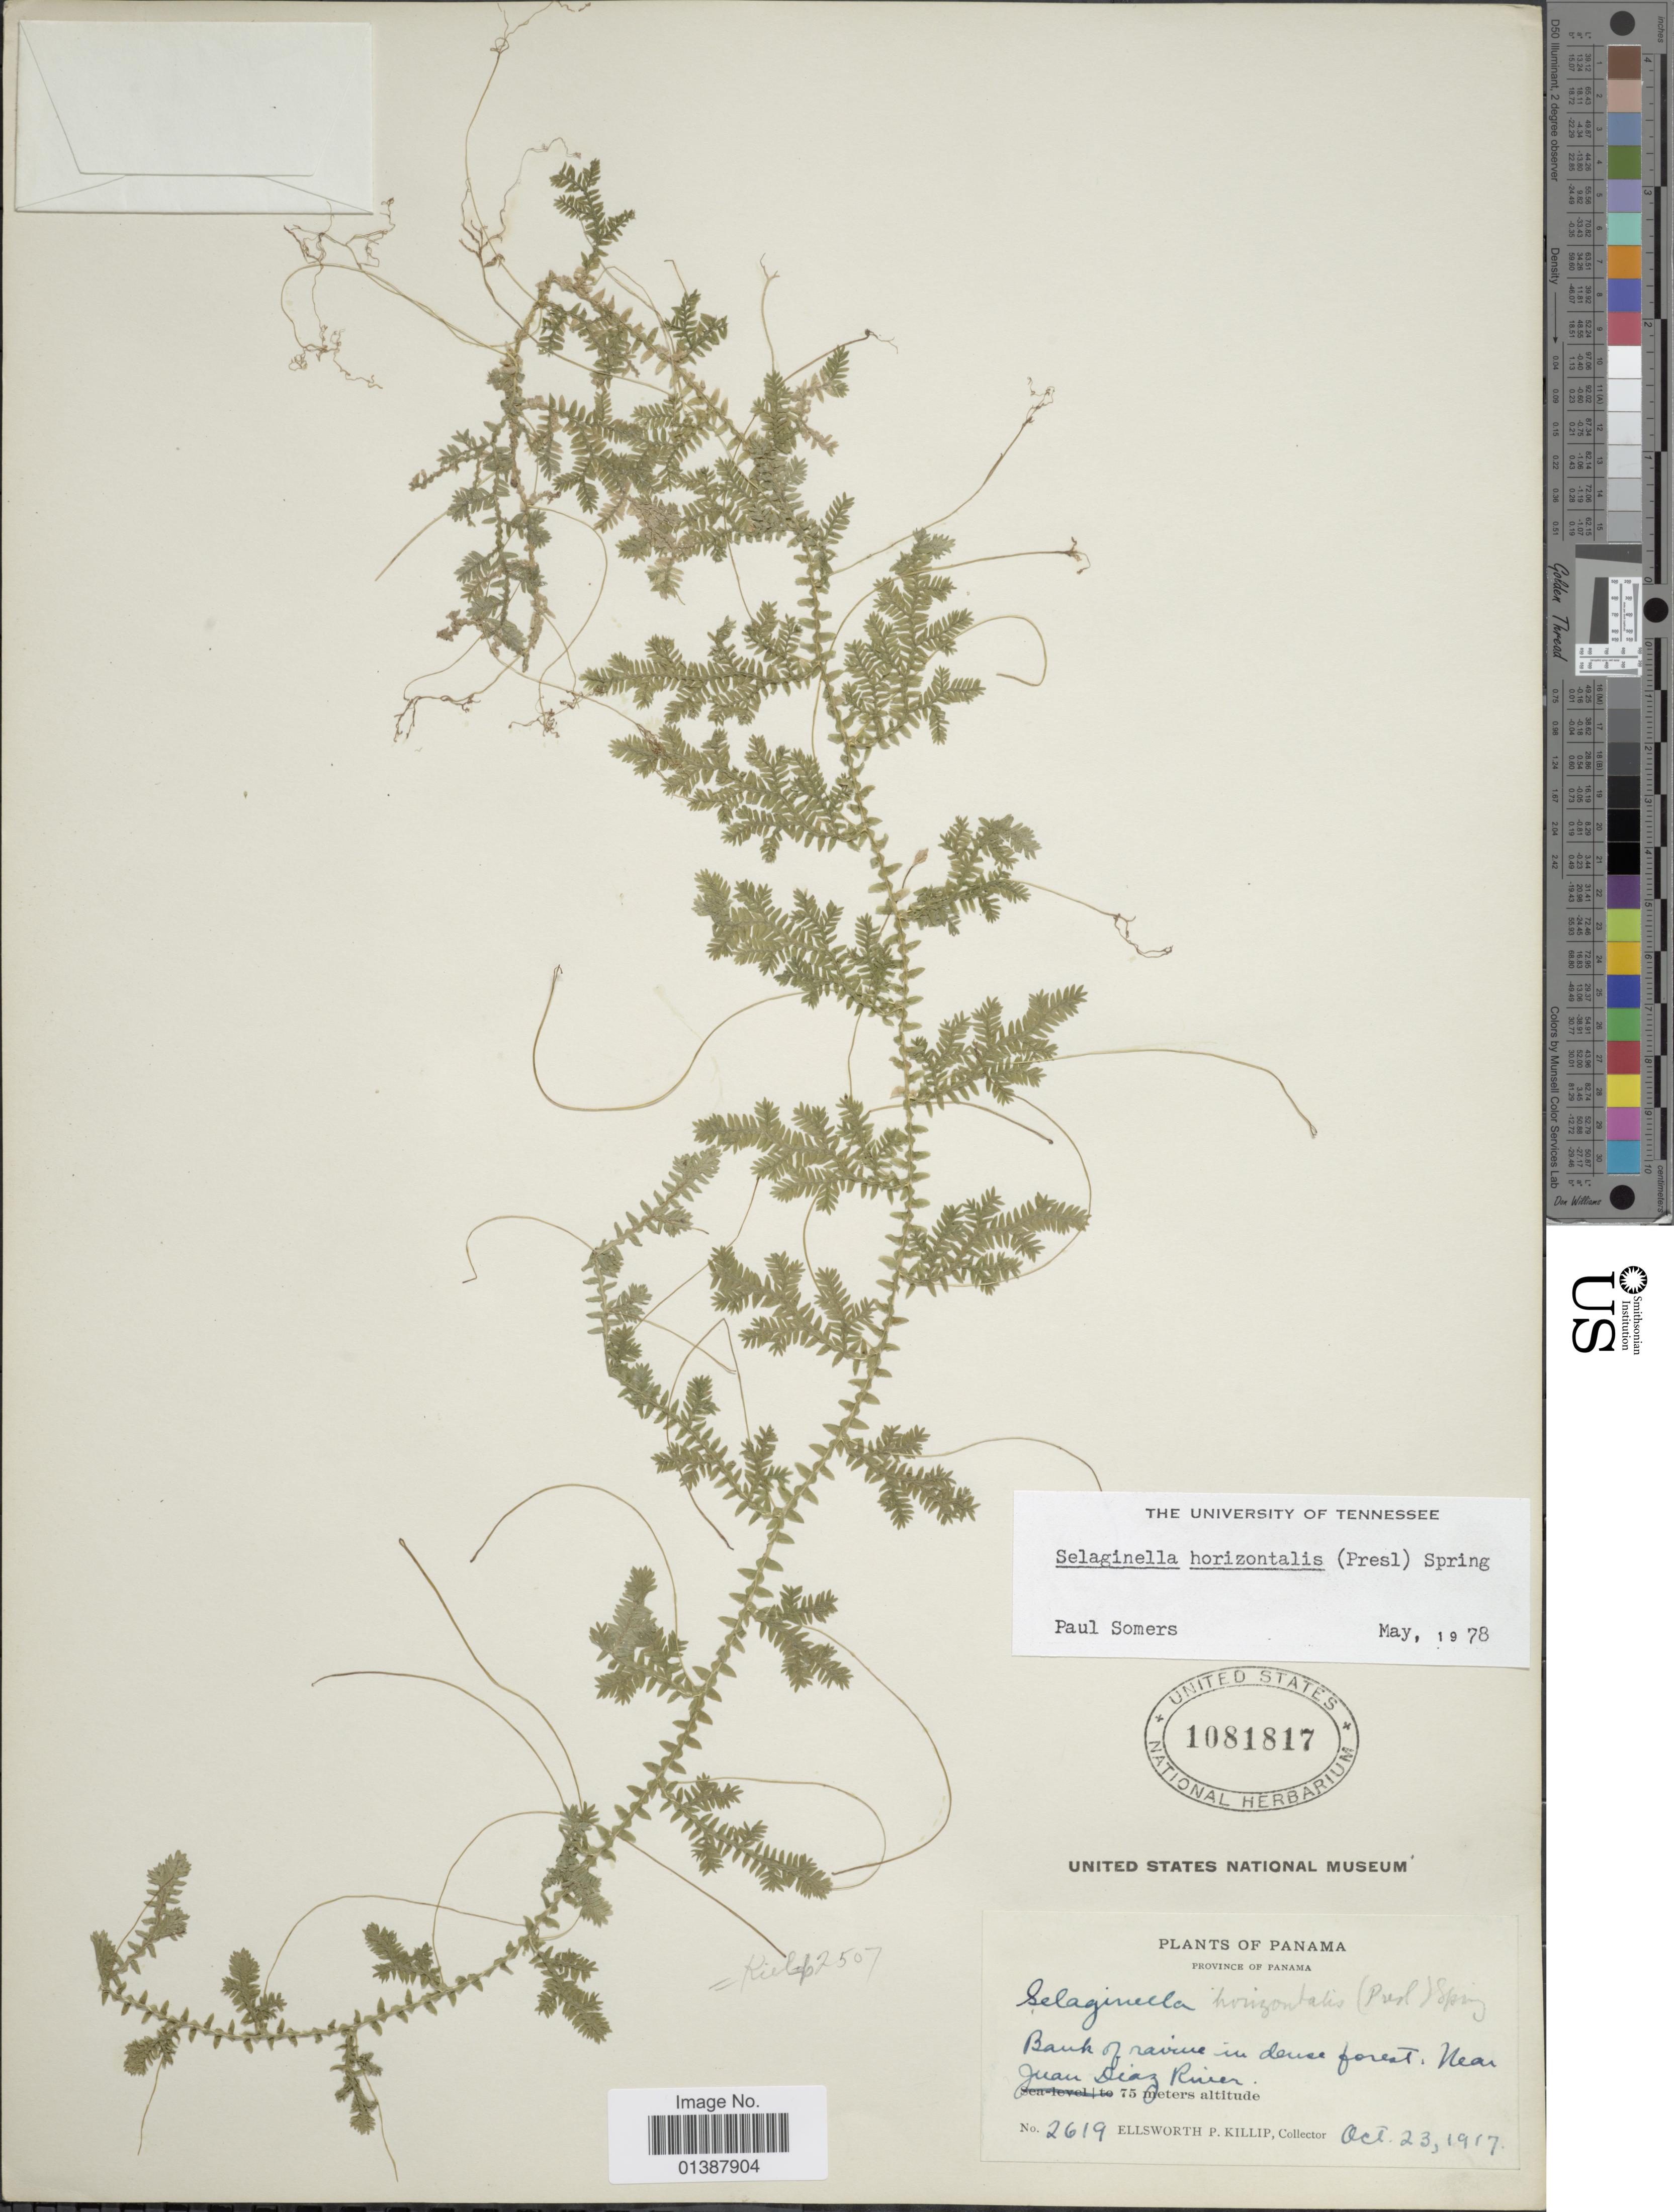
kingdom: Plantae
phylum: Tracheophyta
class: Lycopodiopsida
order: Selaginellales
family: Selaginellaceae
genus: Selaginella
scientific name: Selaginella horizontalis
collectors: E. P. Killip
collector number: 2619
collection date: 1917-10-23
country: Panama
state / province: Panamá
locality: Province of Panama, Juan Diaz River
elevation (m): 75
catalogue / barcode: US 1081817